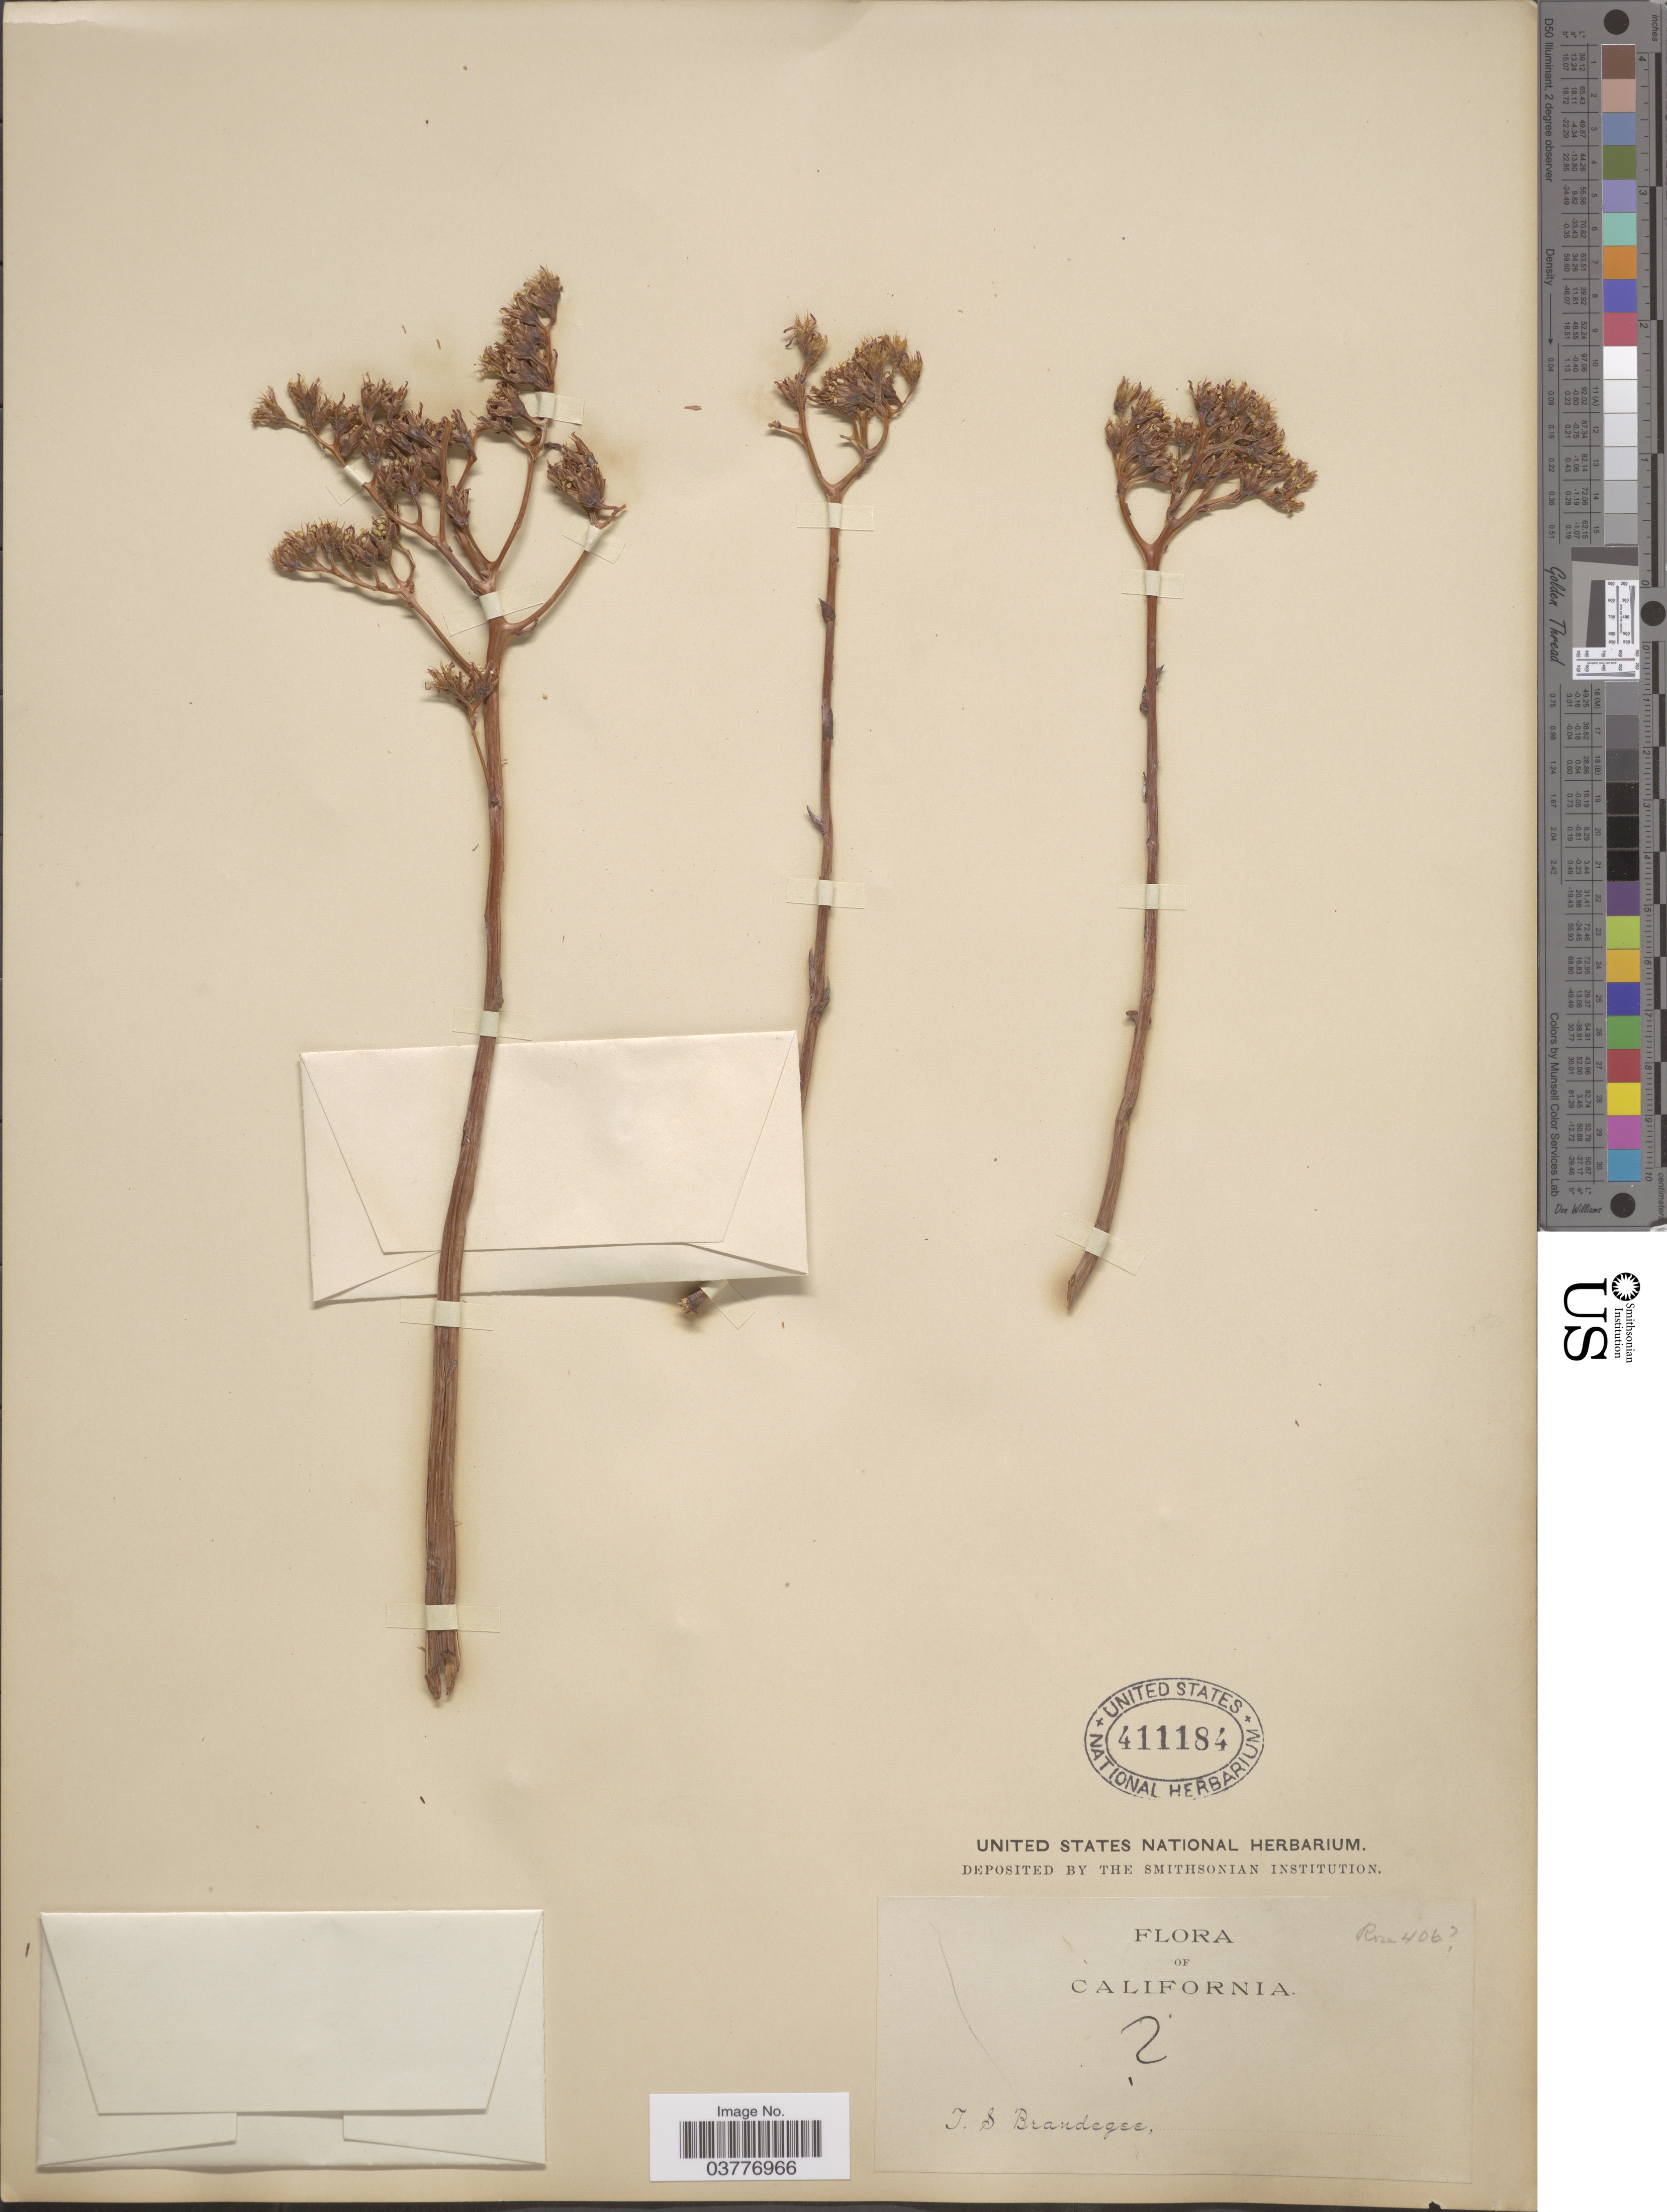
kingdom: Plantae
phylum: Tracheophyta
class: Magnoliopsida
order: Saxifragales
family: Crassulaceae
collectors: T. S. Brandegee (herbarium)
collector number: Rose 406?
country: United States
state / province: California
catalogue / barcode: US 411184